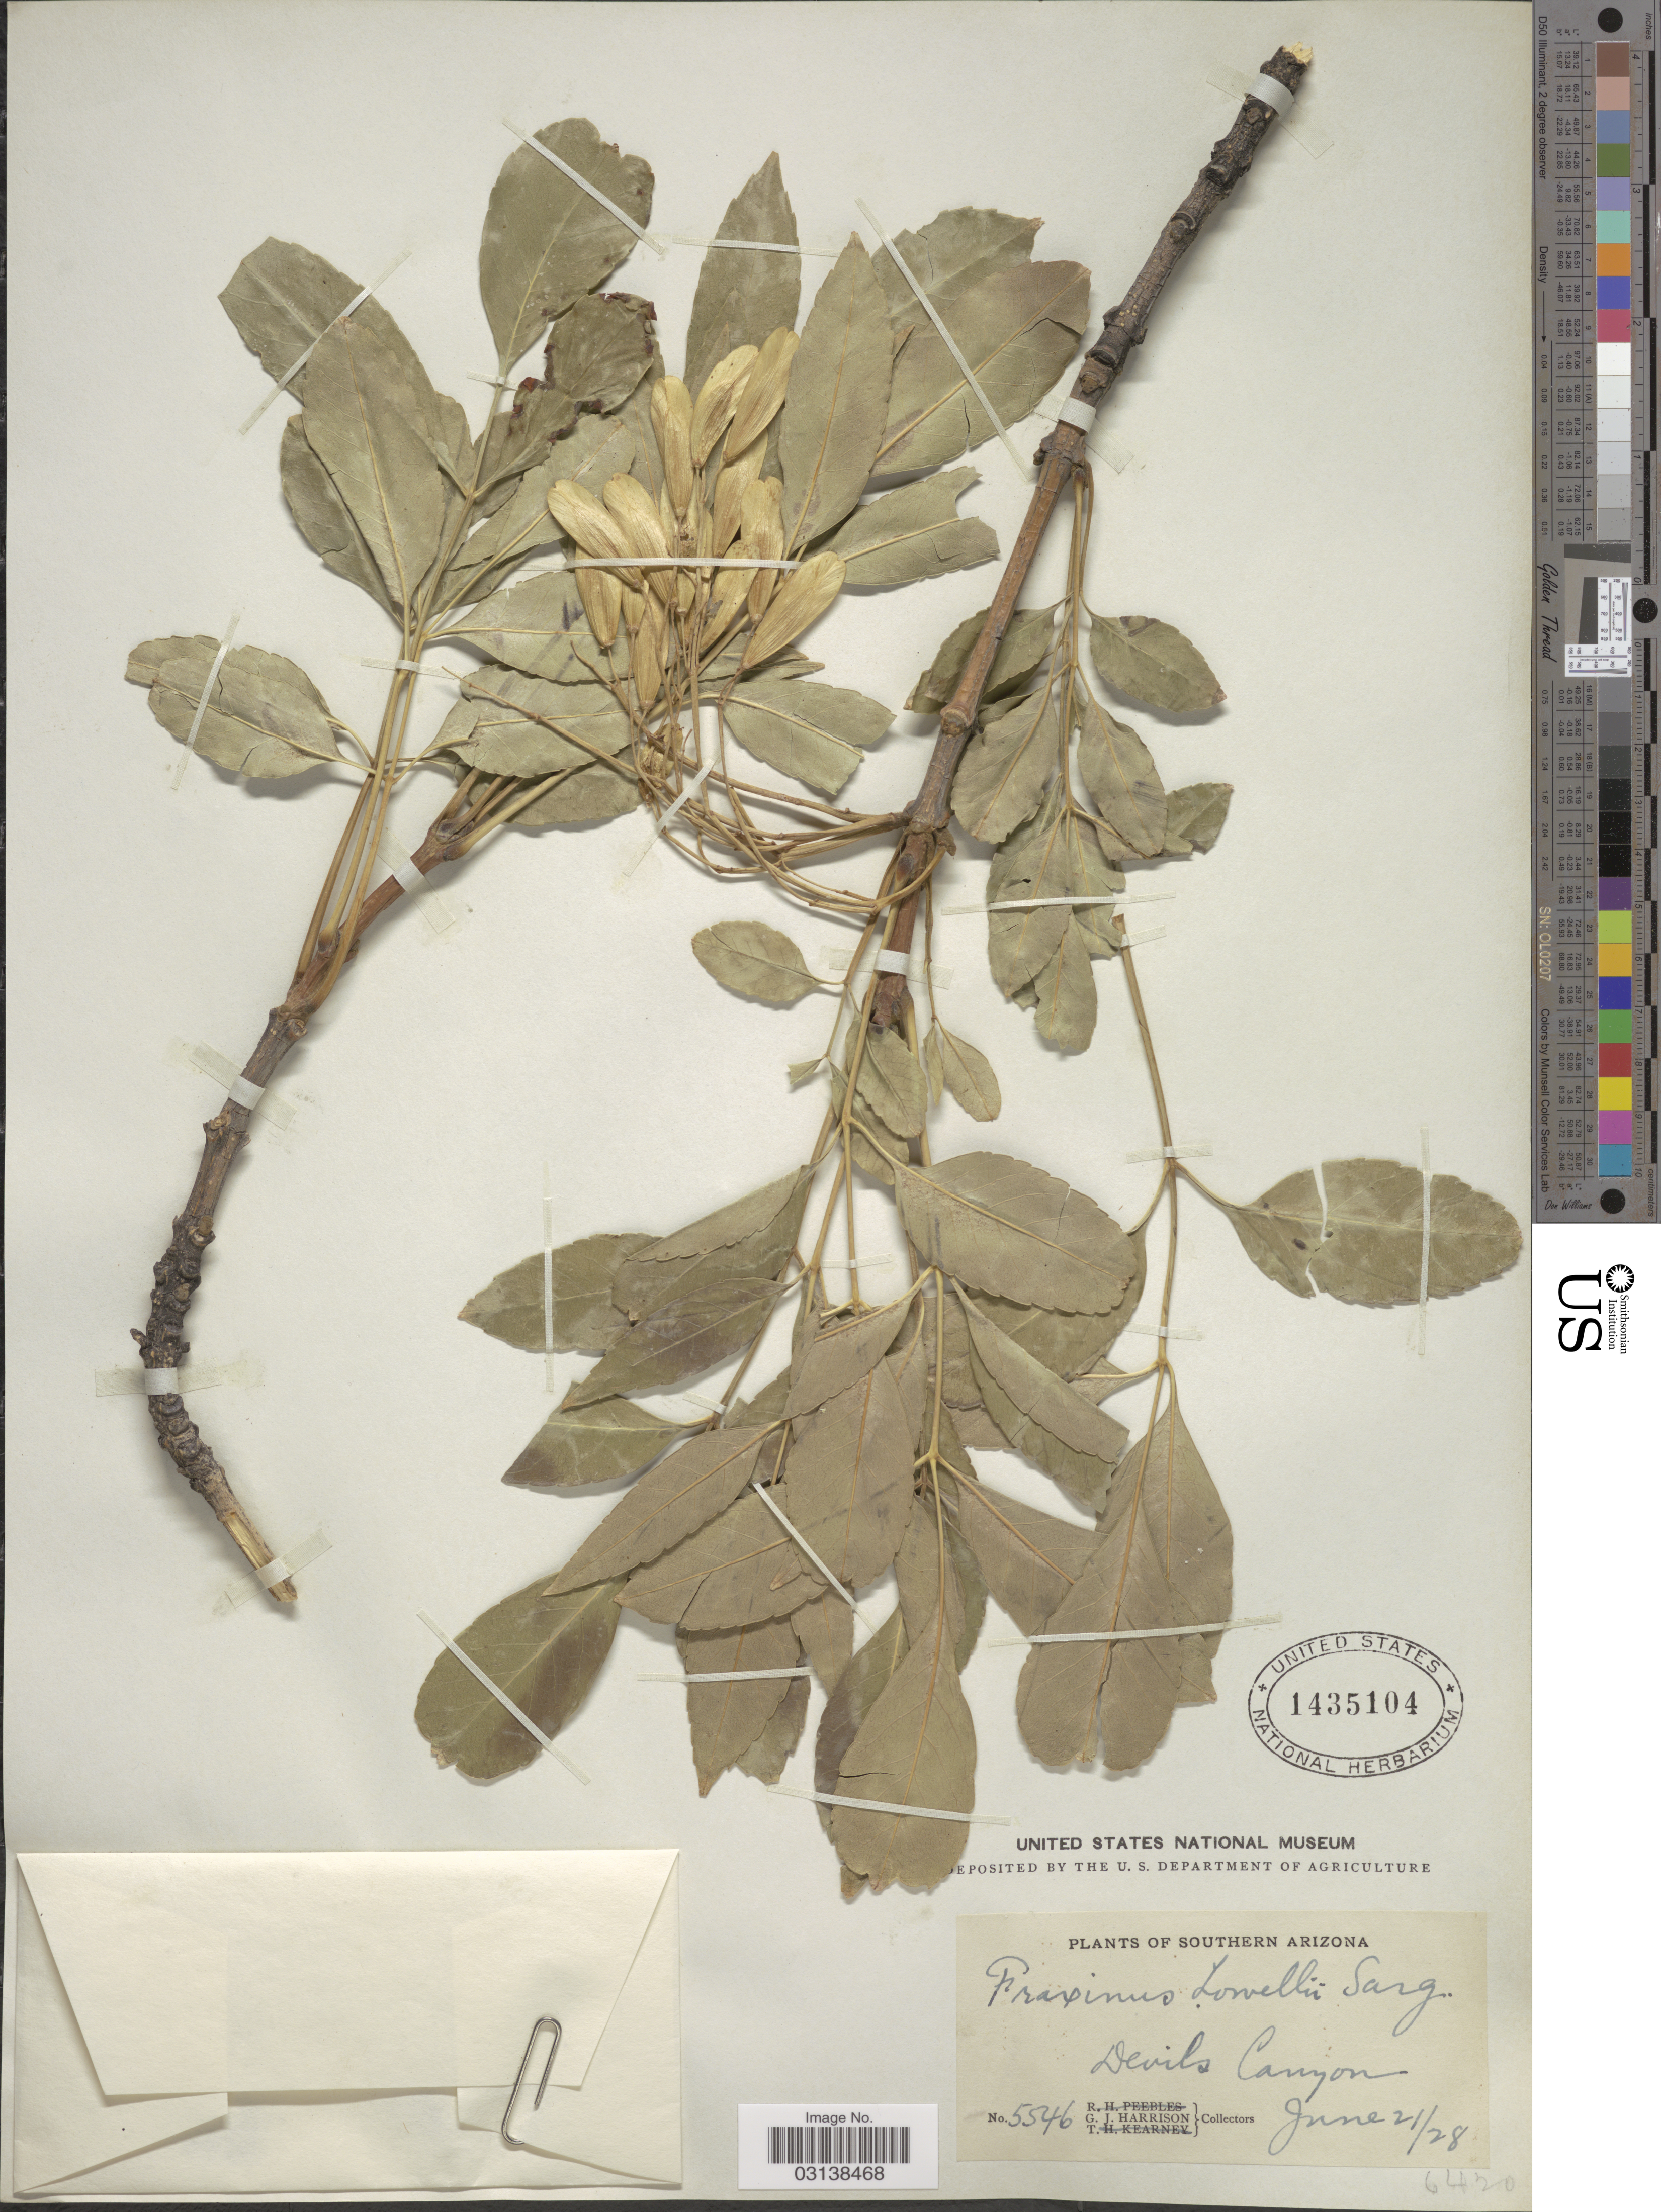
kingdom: Plantae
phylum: Tracheophyta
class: Magnoliopsida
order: Lamiales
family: Oleaceae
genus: Fraxinus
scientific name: Fraxinus anomala var. lowellii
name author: (Sarg. ex Rehder) Little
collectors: G. J. Harrison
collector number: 5546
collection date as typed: Transcribed d/m/y: 21/6/28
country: United States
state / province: Arizona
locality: Southern Arizona, Devils Canyon.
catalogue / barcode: US 1435104